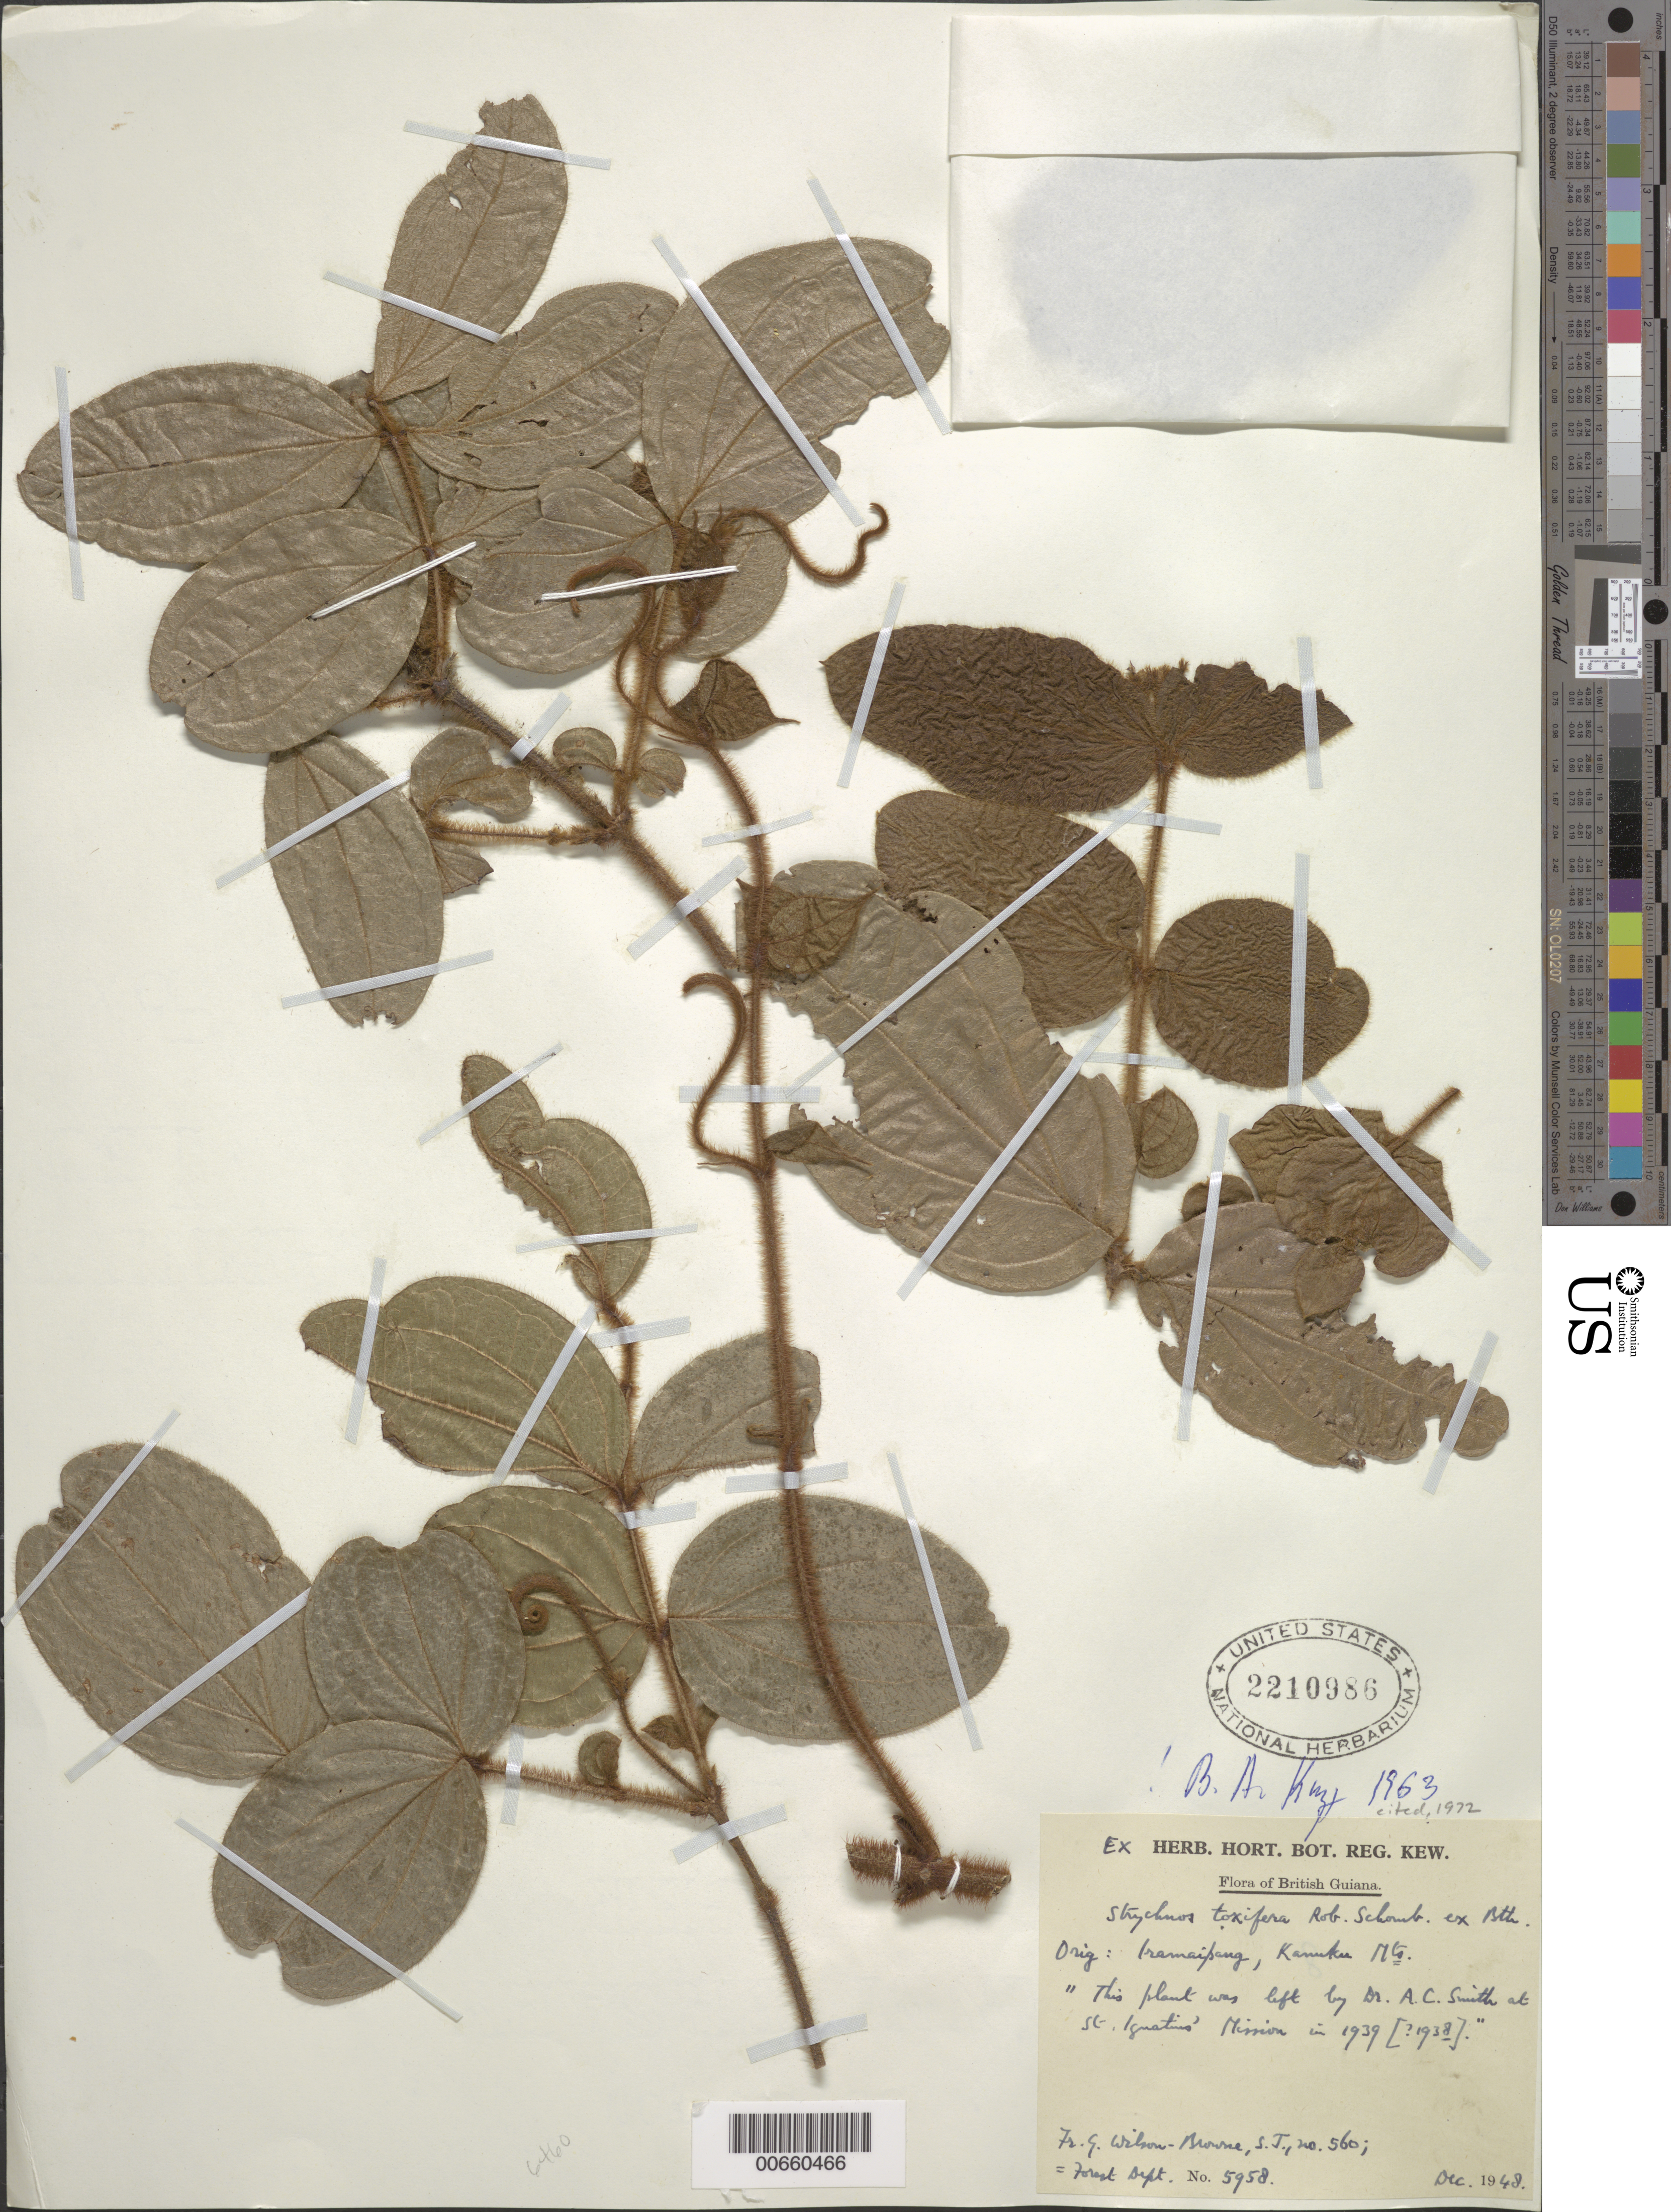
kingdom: Plantae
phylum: Tracheophyta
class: Magnoliopsida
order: Gentianales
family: Loganiaceae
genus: Strychnos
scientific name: Strychnos toxifera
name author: R.H. Schomb. ex Benth.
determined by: Krukoff, B. A.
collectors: Forest Dept. B. G.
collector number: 5958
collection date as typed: Dec-48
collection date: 1948-12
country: Guyana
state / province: U. Takutu-U. Essequibo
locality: Iraimakipang, Kanuku Mts.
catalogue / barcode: US 2210986